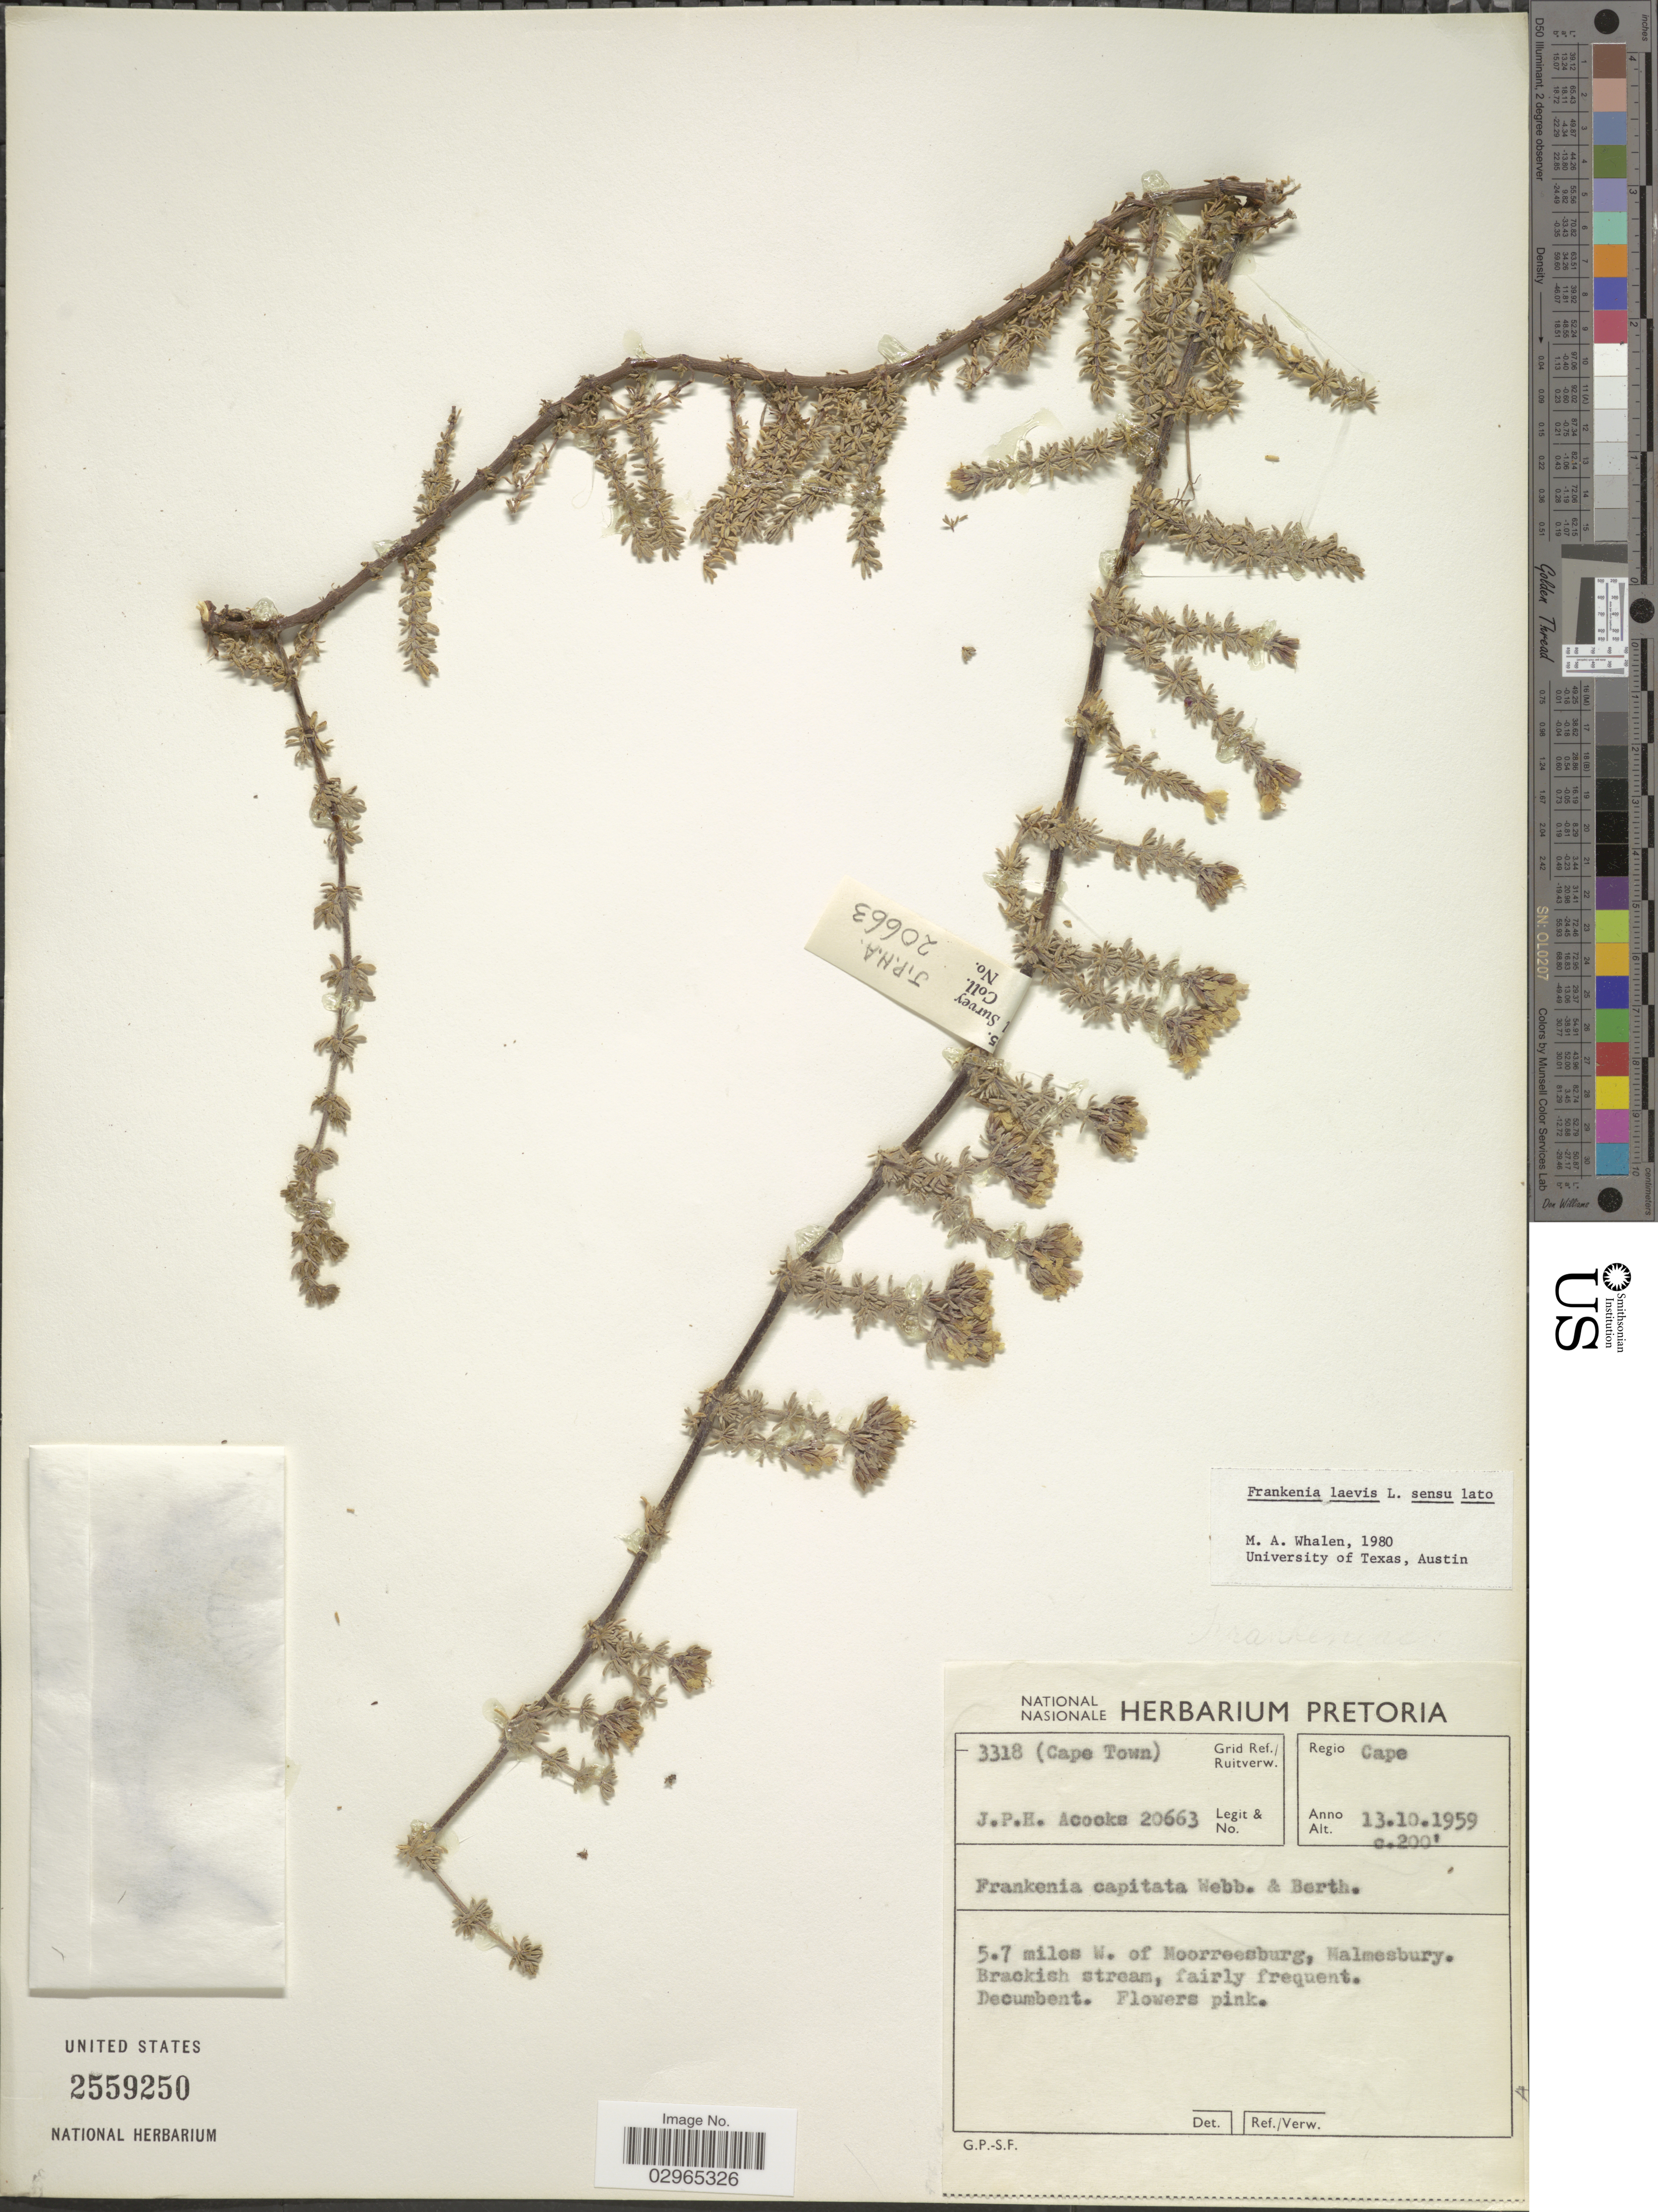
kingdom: Plantae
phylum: Tracheophyta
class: Magnoliopsida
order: Caryophyllales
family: Frankeniaceae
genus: Frankenia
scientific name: Frankenia laevis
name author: L.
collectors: J. P. Acocks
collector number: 20663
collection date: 1959-10-13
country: South Africa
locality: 3318 (Cape Town) Grid Ref./ Ruitverw. Regio Cape. 5.7 miles W. of Moorreesburg, Malmesbury.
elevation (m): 61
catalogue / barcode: US 2559250